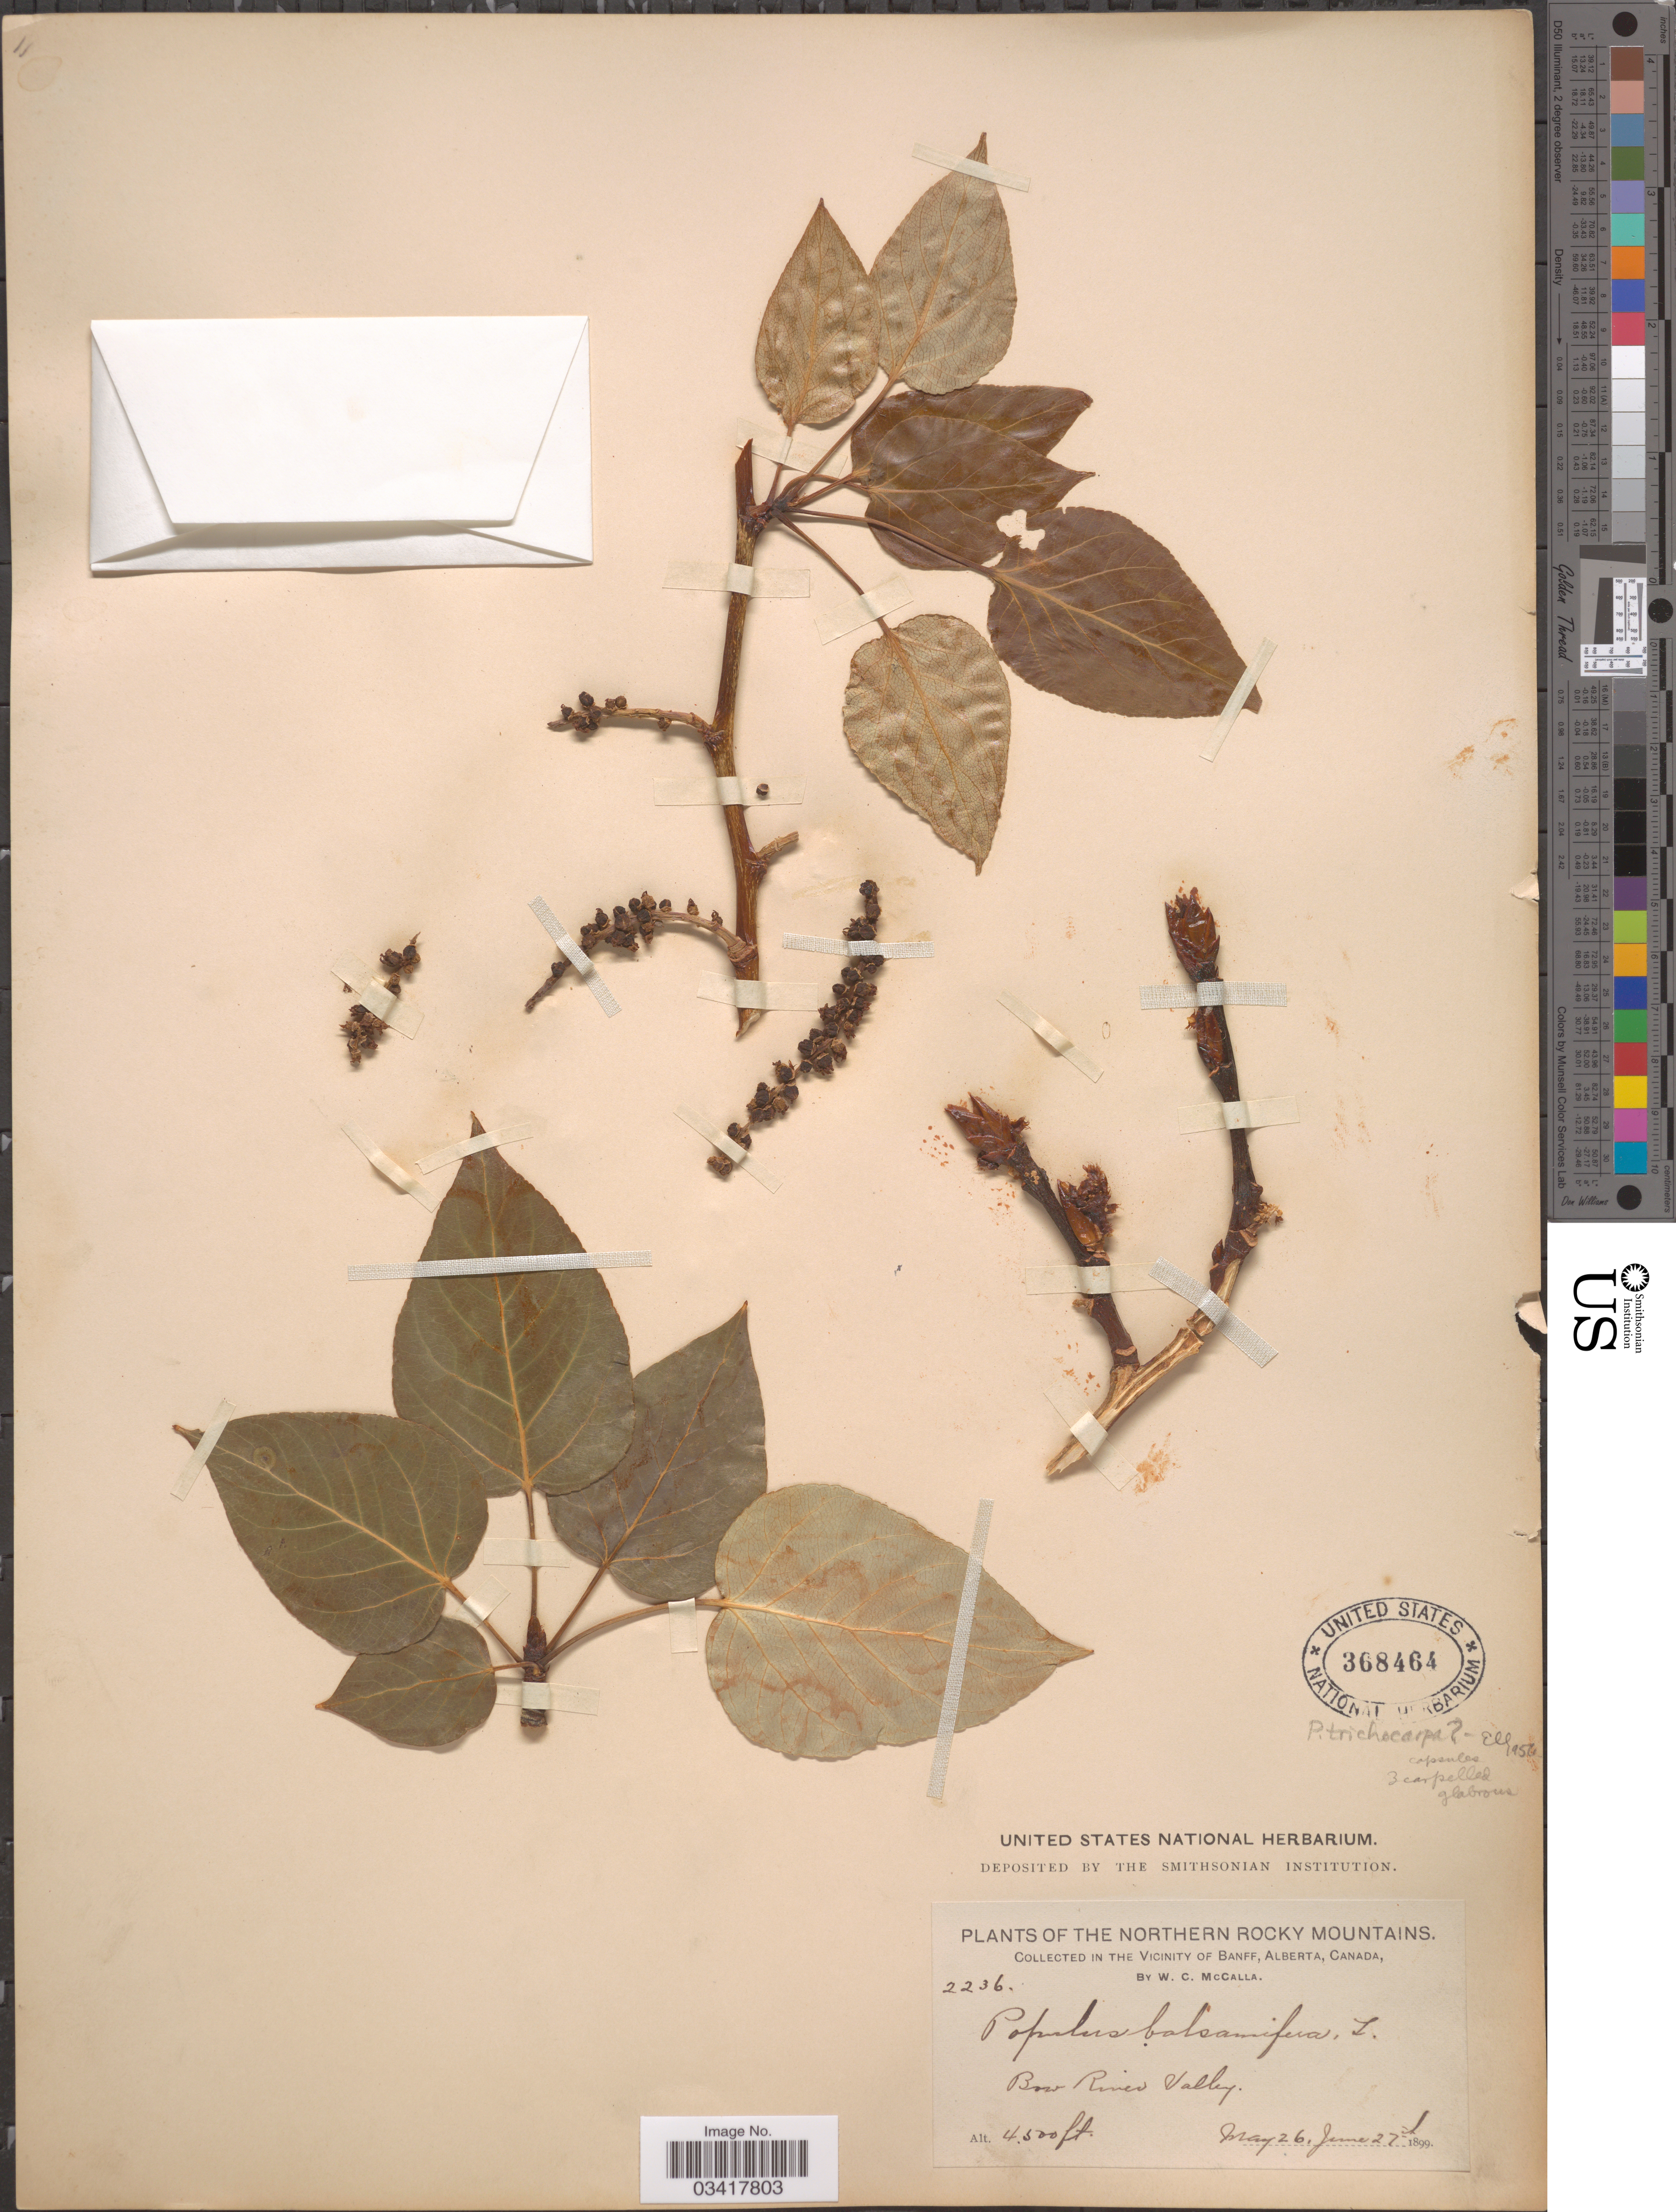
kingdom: Plantae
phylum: Tracheophyta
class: Magnoliopsida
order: Malpighiales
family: Salicaceae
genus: Populus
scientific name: Populus trichocarpa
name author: Torr. & A. Gray ex W. Hook.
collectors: W. McCalla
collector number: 2236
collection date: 1899-05-26/1899-06-27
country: Canada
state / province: Alberta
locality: The Northern Rocky Mountains. In the vicinity of Banff. Bow River Valley.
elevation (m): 1372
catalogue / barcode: US 368464